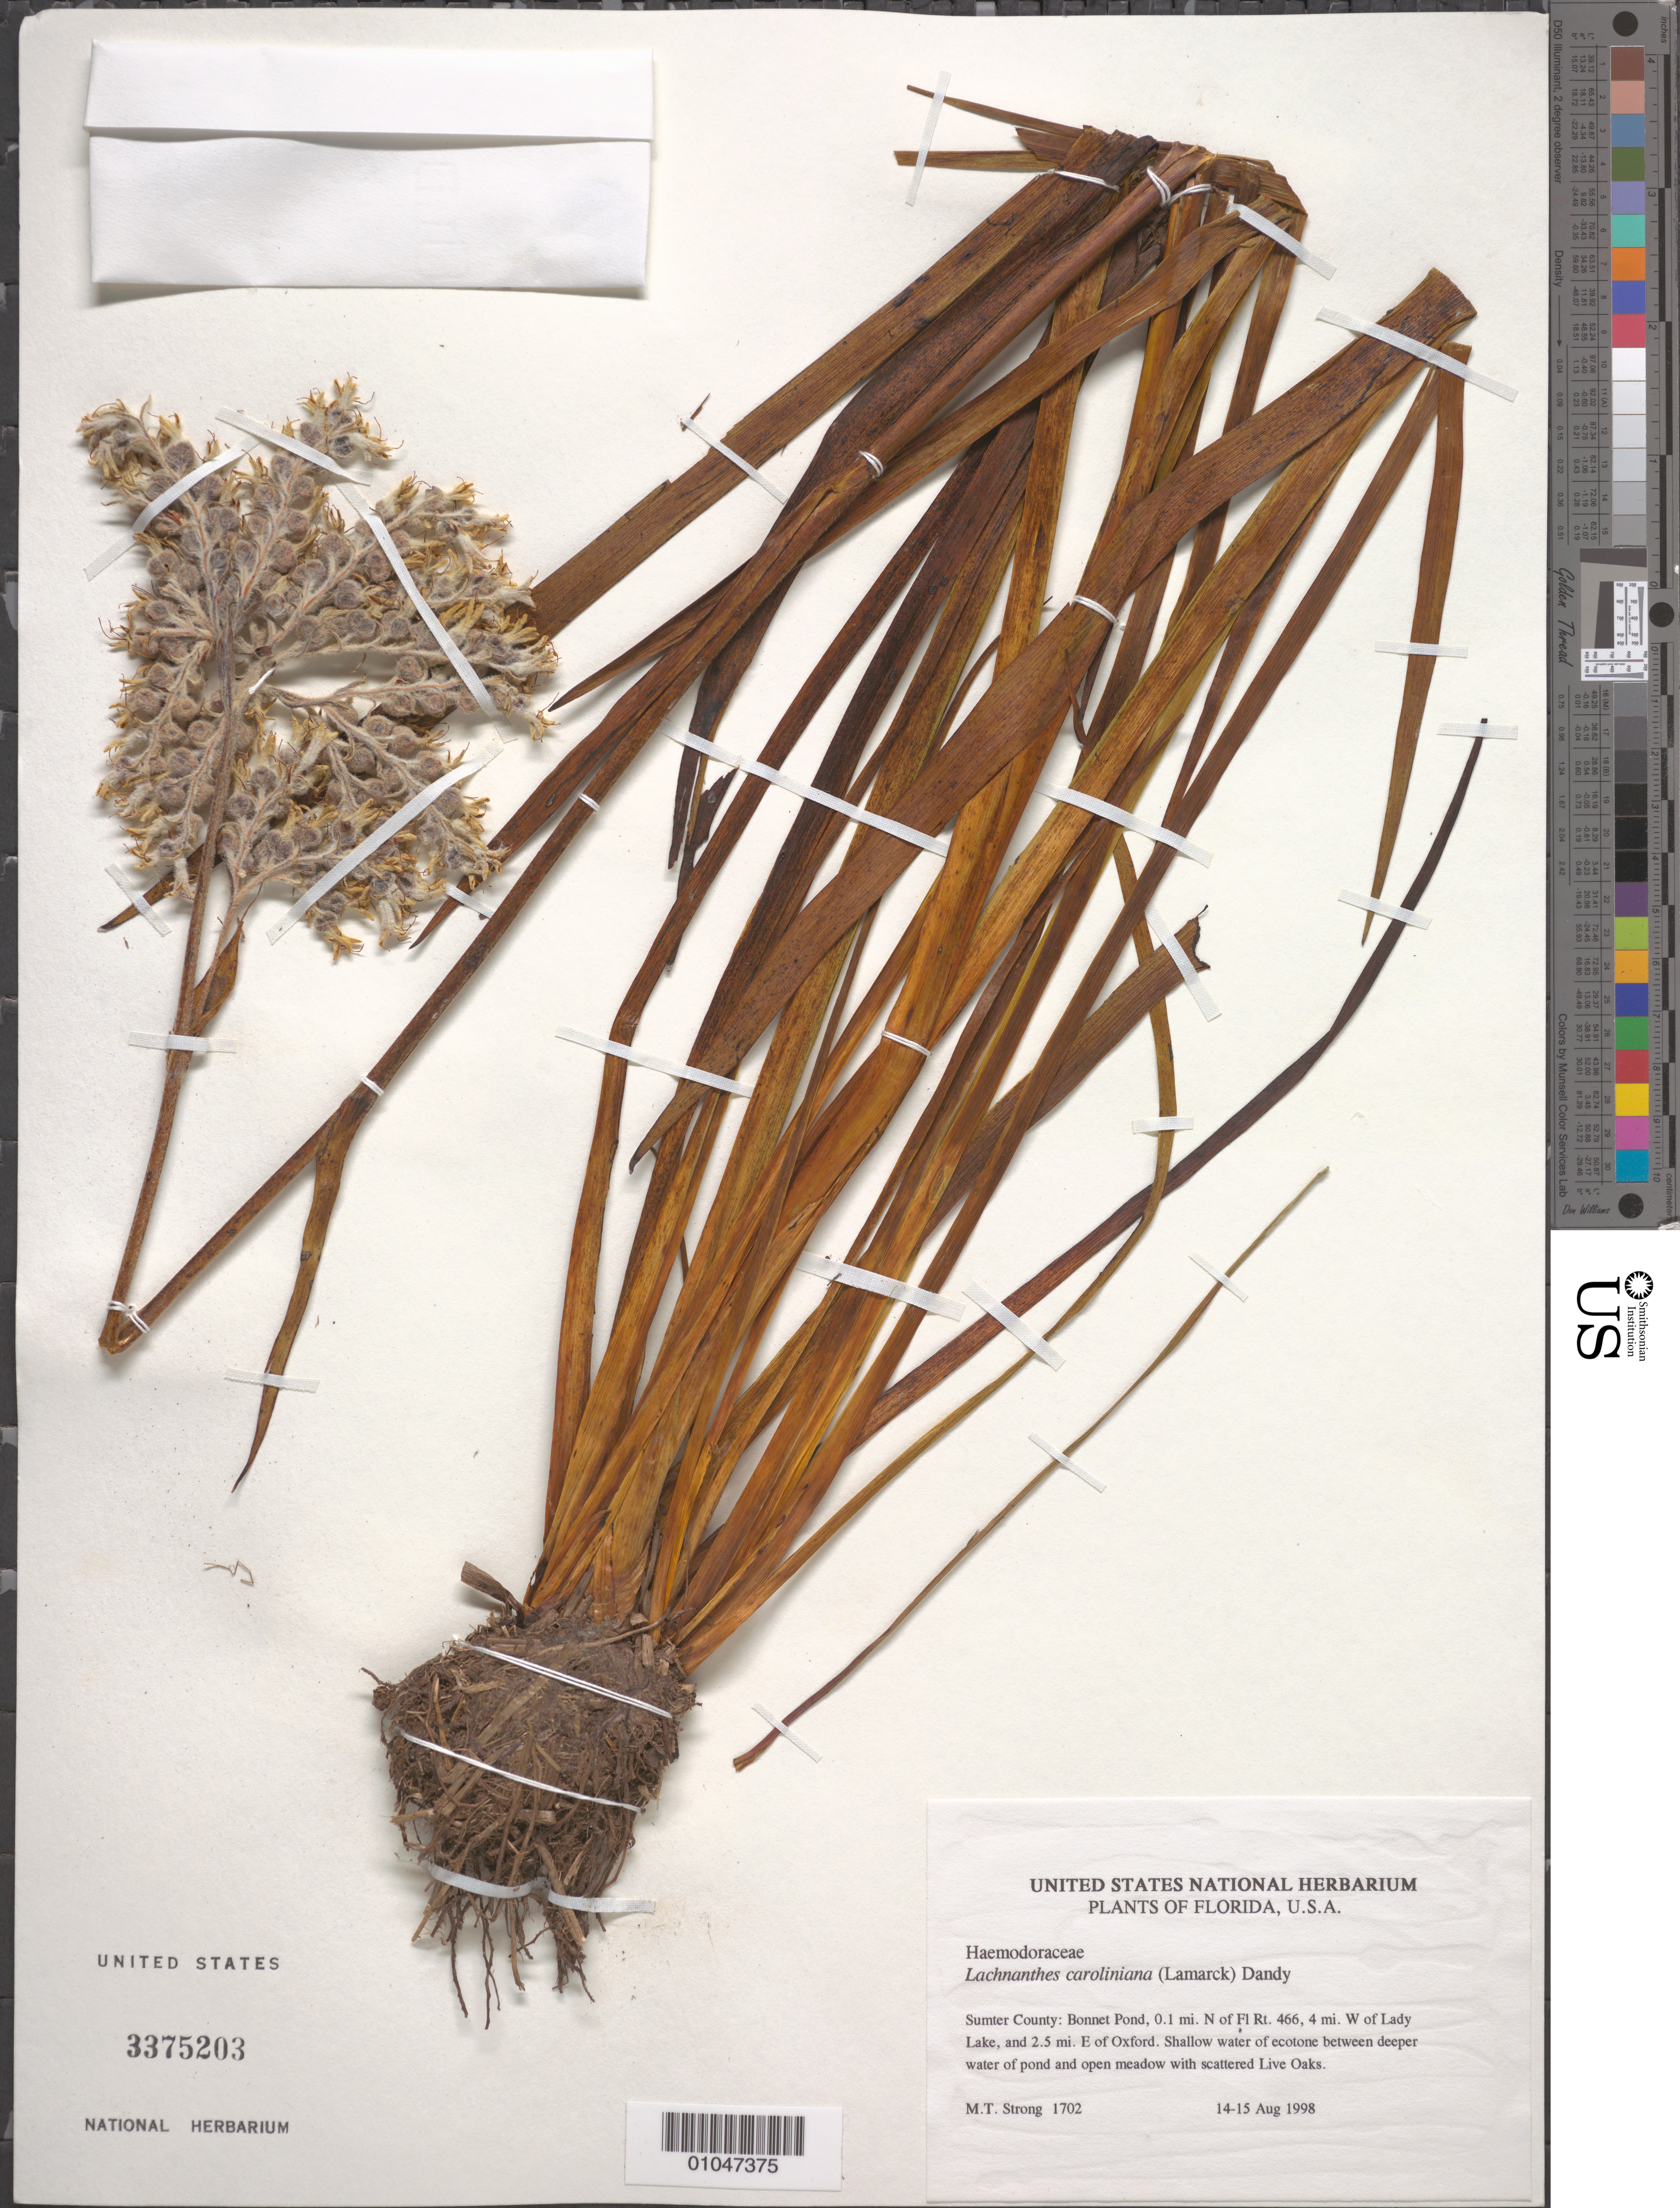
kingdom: Plantae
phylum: Tracheophyta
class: Liliopsida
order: Commelinales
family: Haemodoraceae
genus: Lachnanthes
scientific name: Lachnanthes caroliniana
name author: (Lam.) Dandy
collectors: M. T. Strong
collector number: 1702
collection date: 1998-08-14/1998-08-15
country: United States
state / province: Florida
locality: Bonnet Pond, 0.1 mi N of Fl Rt. 466, 4 mi. W of Lady Lake, and 2.5 mi E of Oxford, Sumter County.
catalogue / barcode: US 3375203